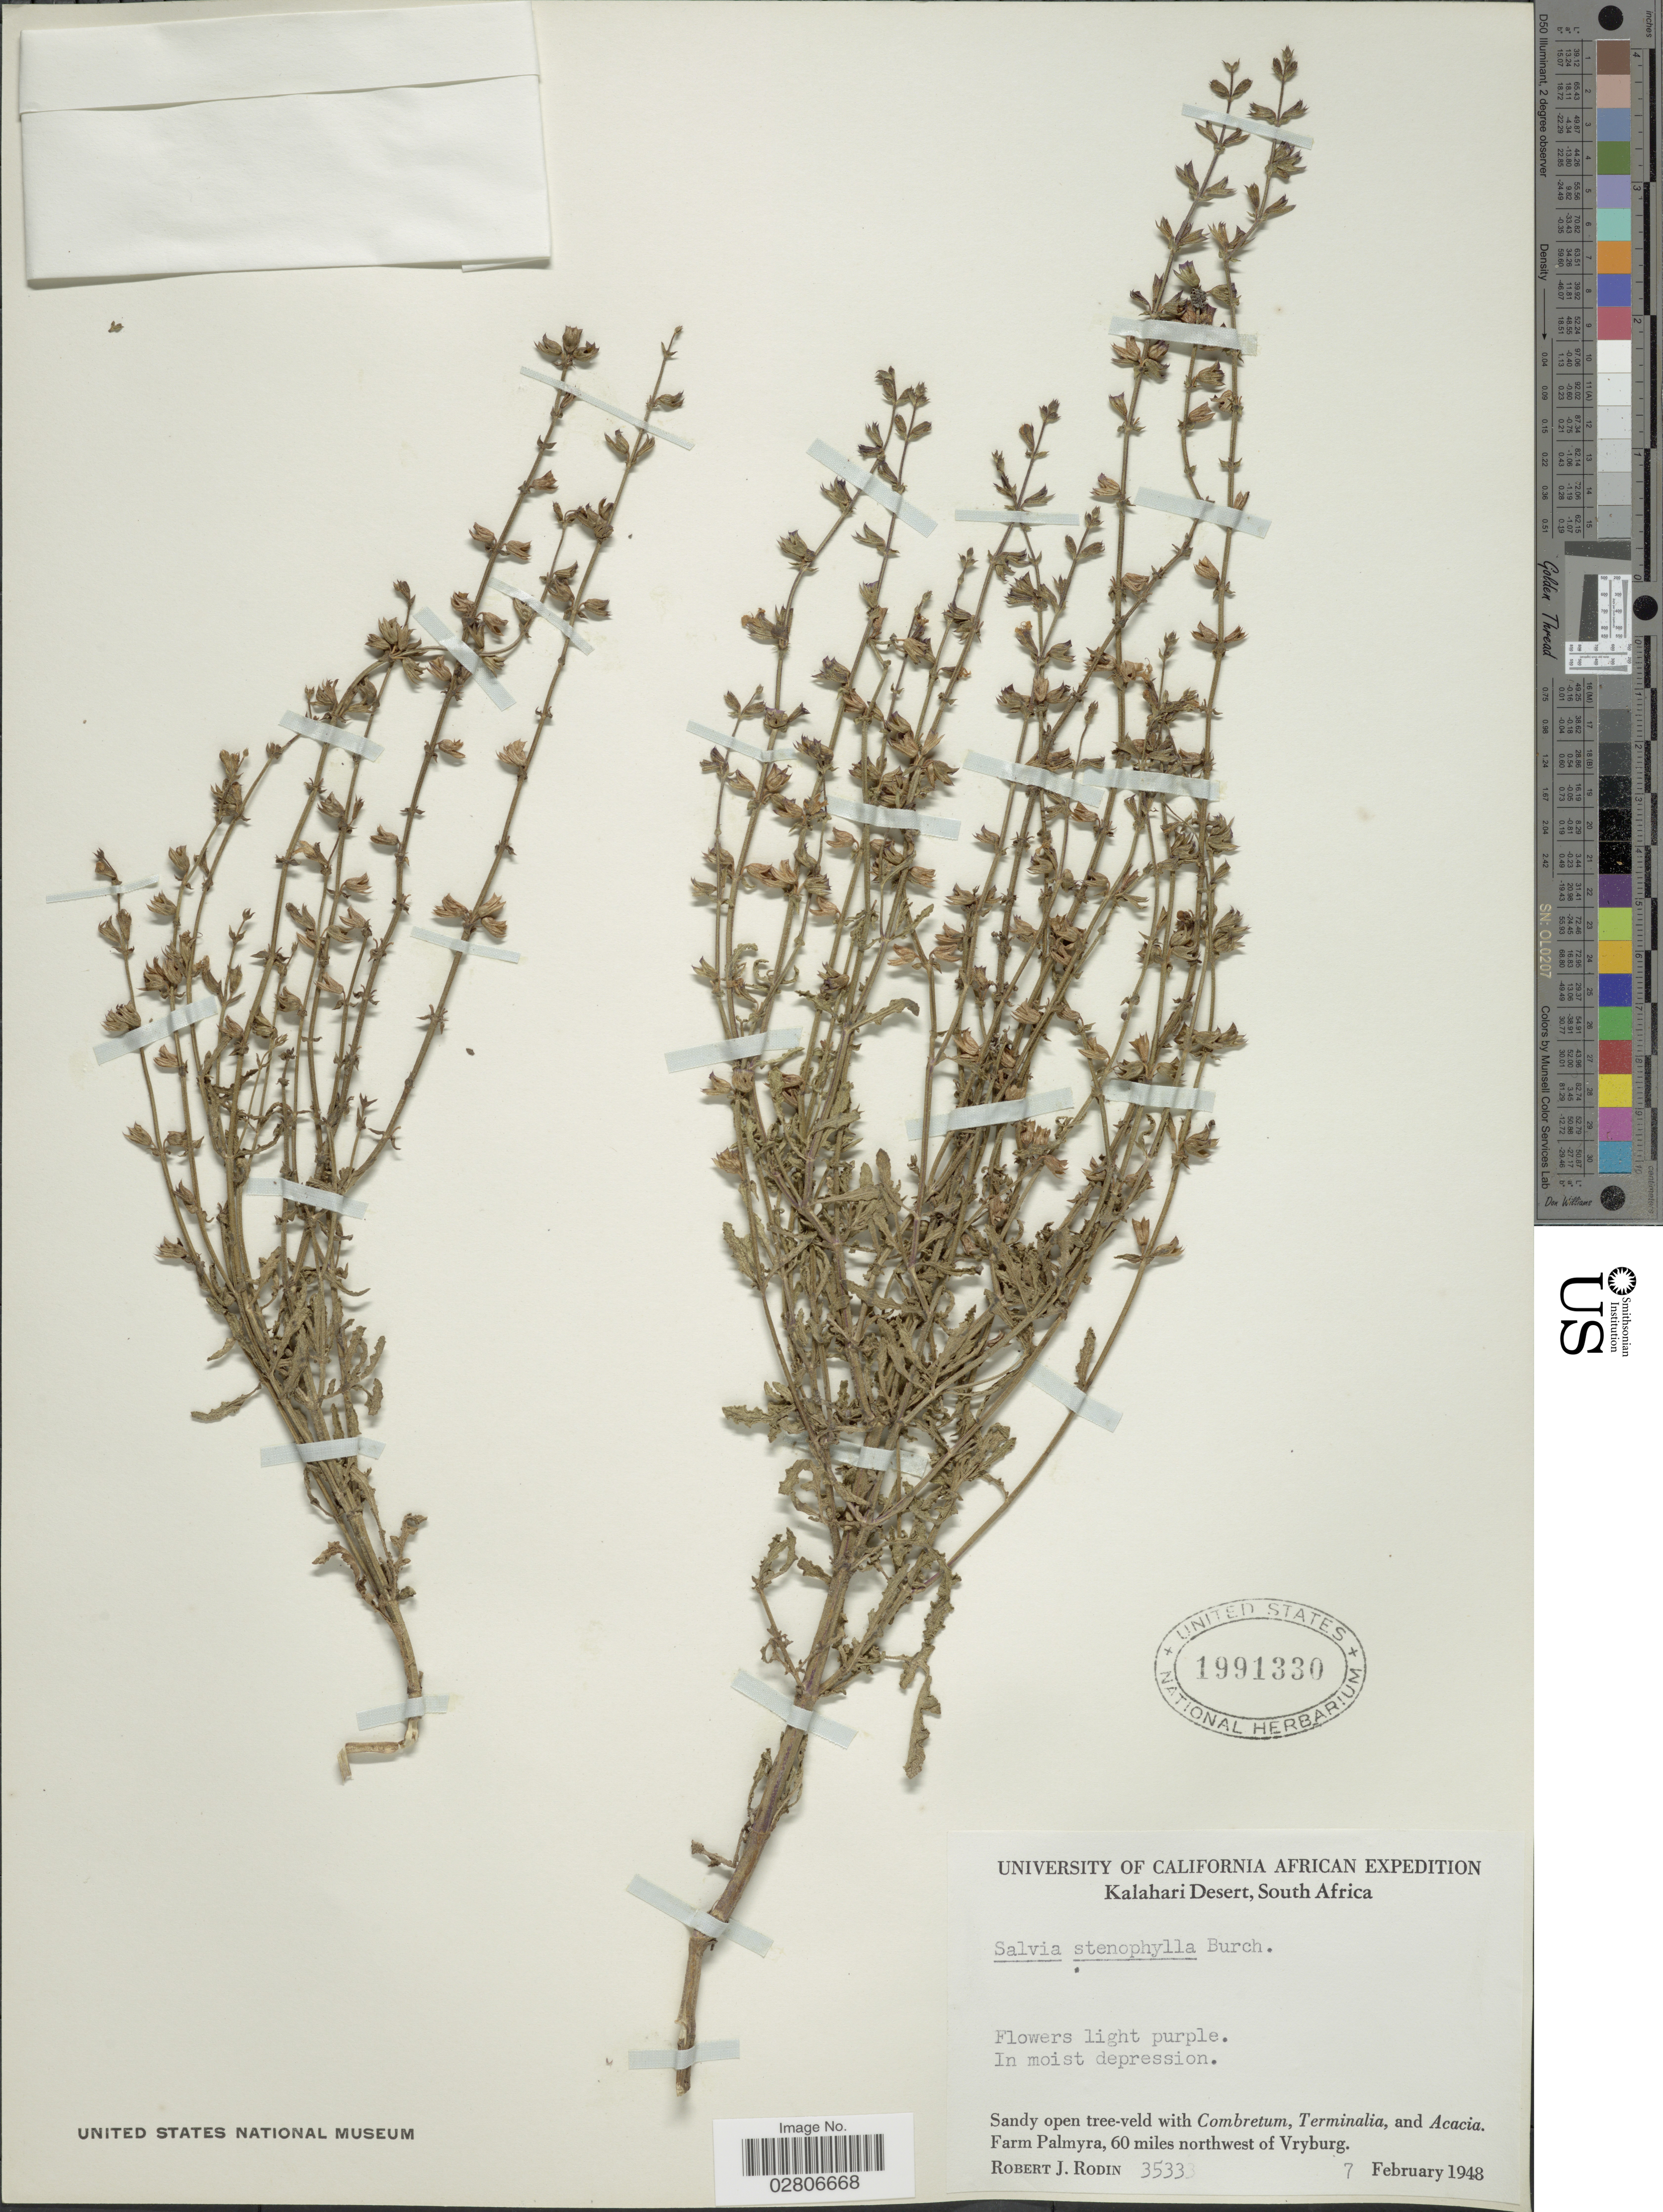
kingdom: Plantae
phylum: Tracheophyta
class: Magnoliopsida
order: Lamiales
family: Lamiaceae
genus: Salvia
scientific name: Salvia stenophylla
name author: Burch. ex Benth.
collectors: R. J. Rodin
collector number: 3533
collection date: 1948-02-07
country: South Africa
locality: Kalahari Desert, Farm Palmyra, 60 miles northwest of Vryburg.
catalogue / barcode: US 1991330